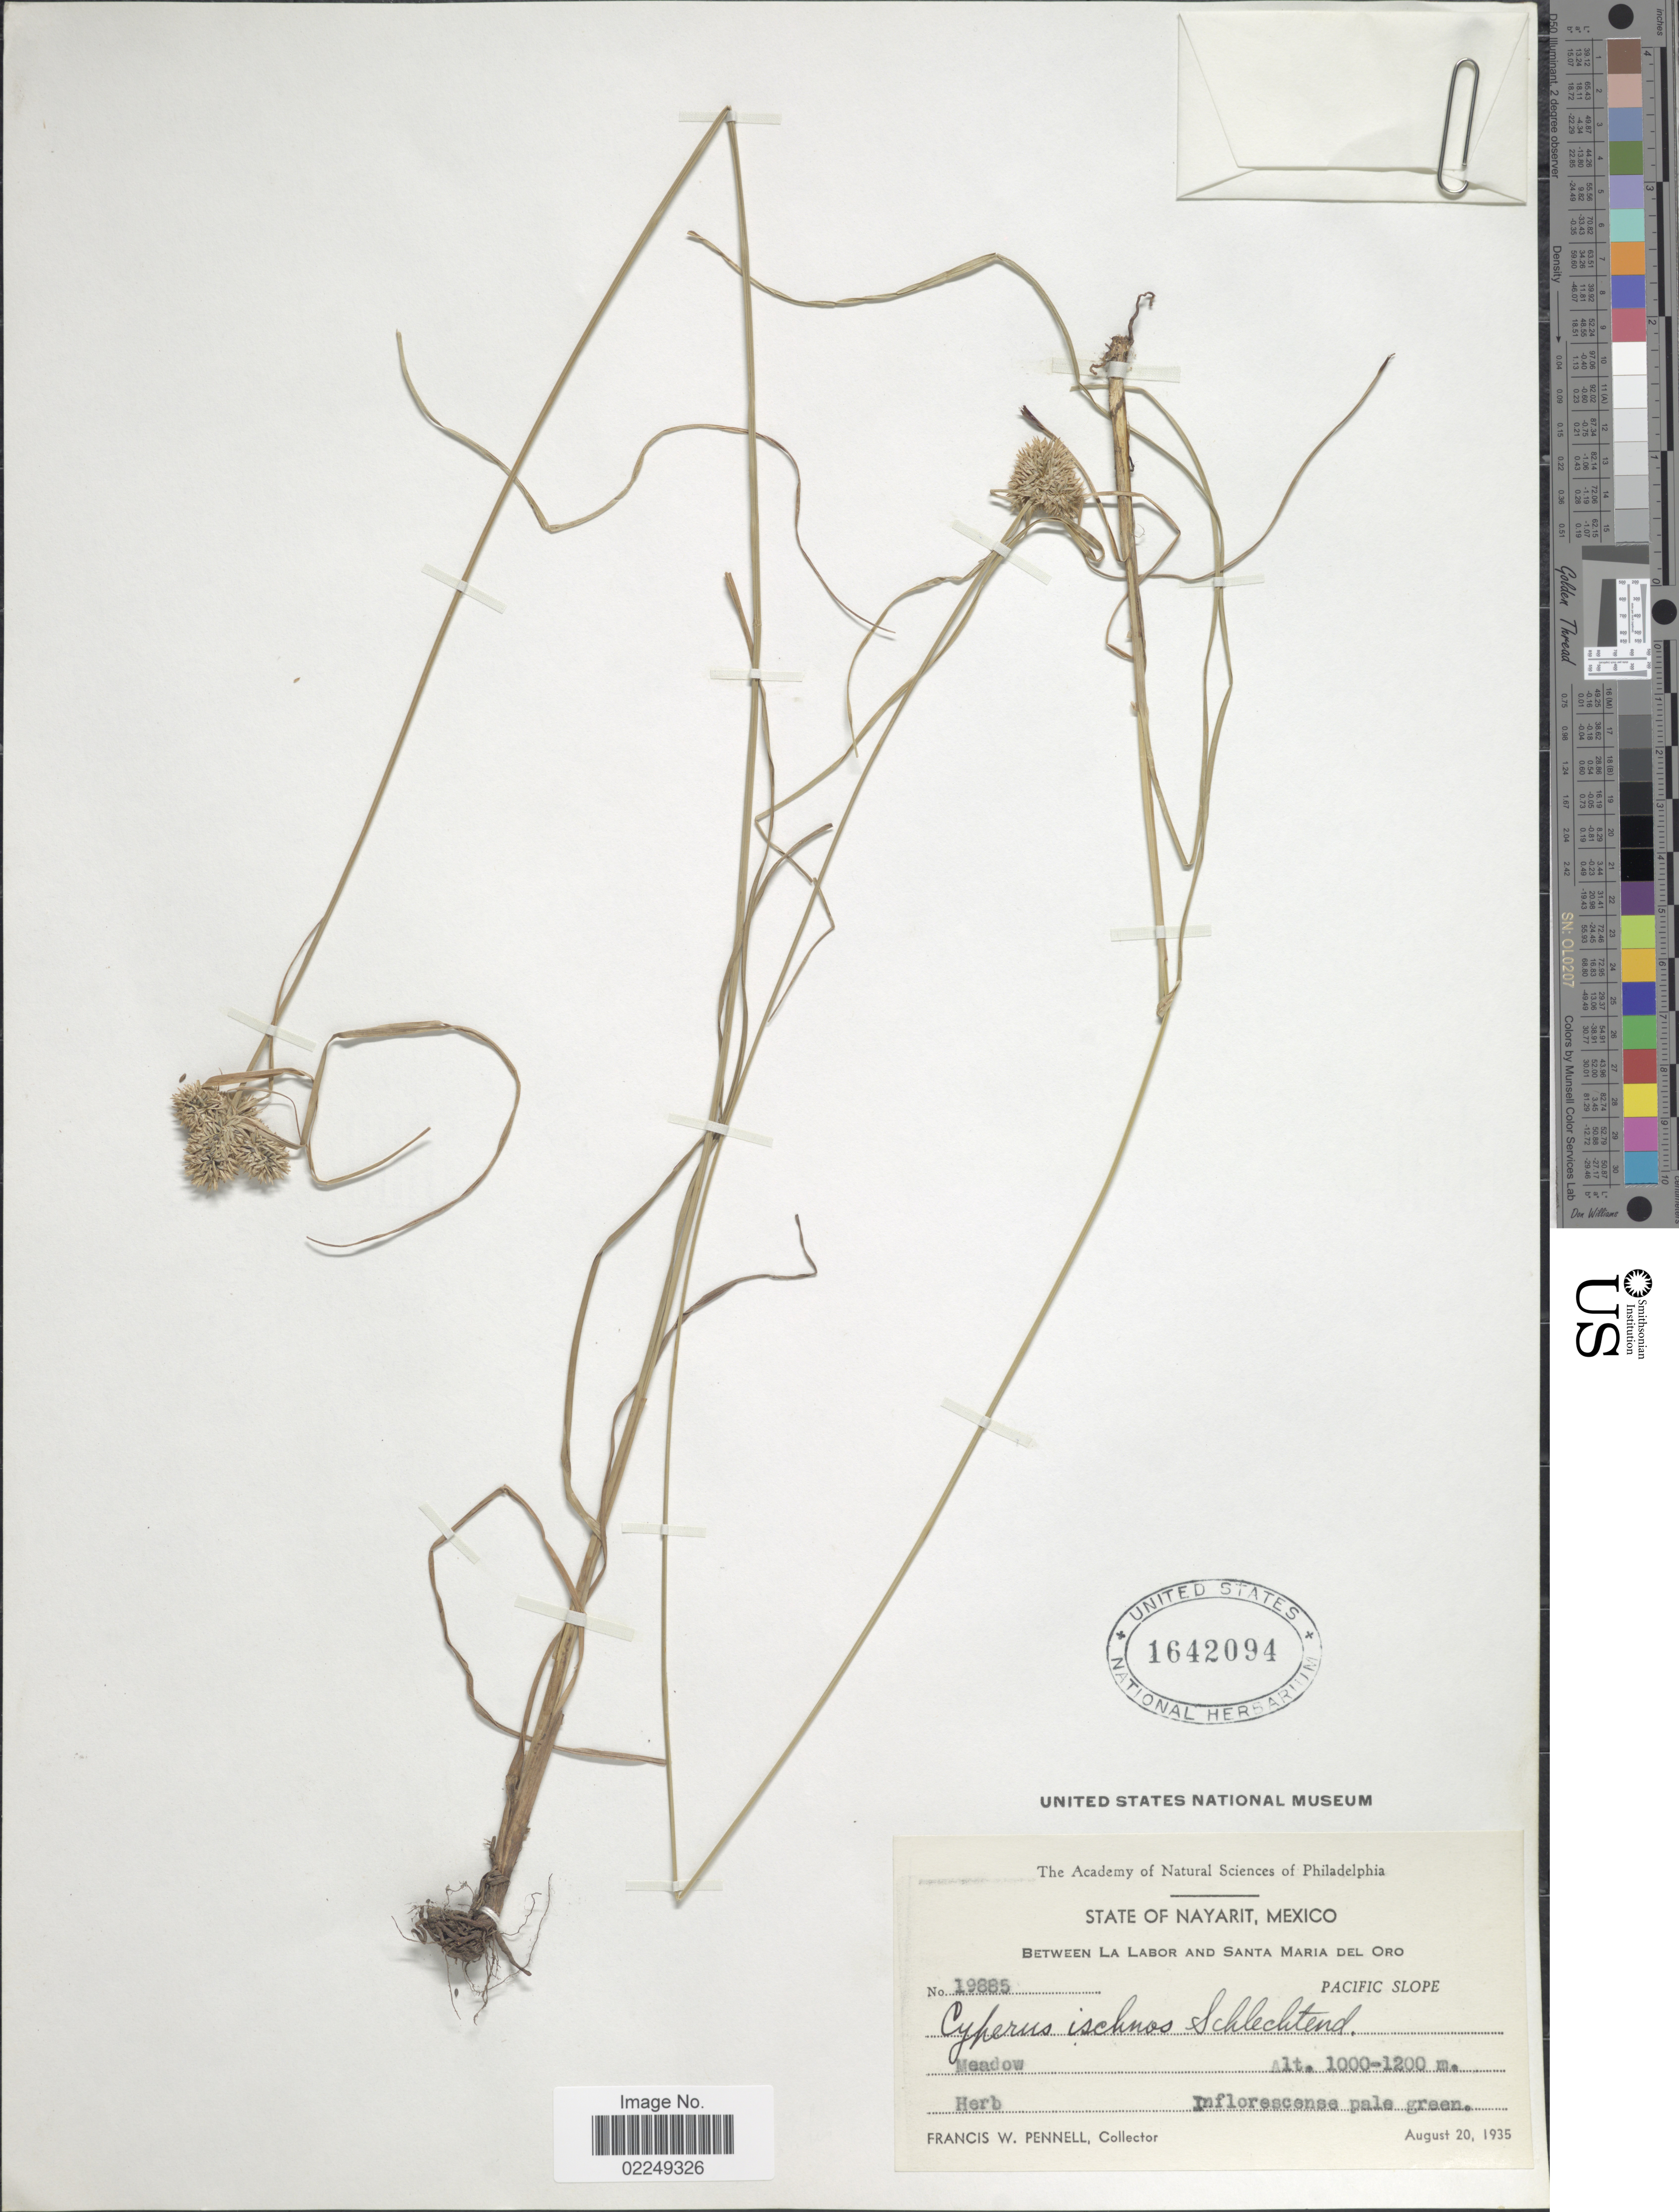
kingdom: Plantae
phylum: Tracheophyta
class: Liliopsida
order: Poales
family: Cyperaceae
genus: Cyperus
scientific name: Cyperus ischnos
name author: Schltdl.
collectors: F. W. Pennell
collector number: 19885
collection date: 1935-08-20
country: Mexico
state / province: Nayarit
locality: Between La Labor and Santa Maria del Oro, Pacific Slope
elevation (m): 1000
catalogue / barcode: US 1642094